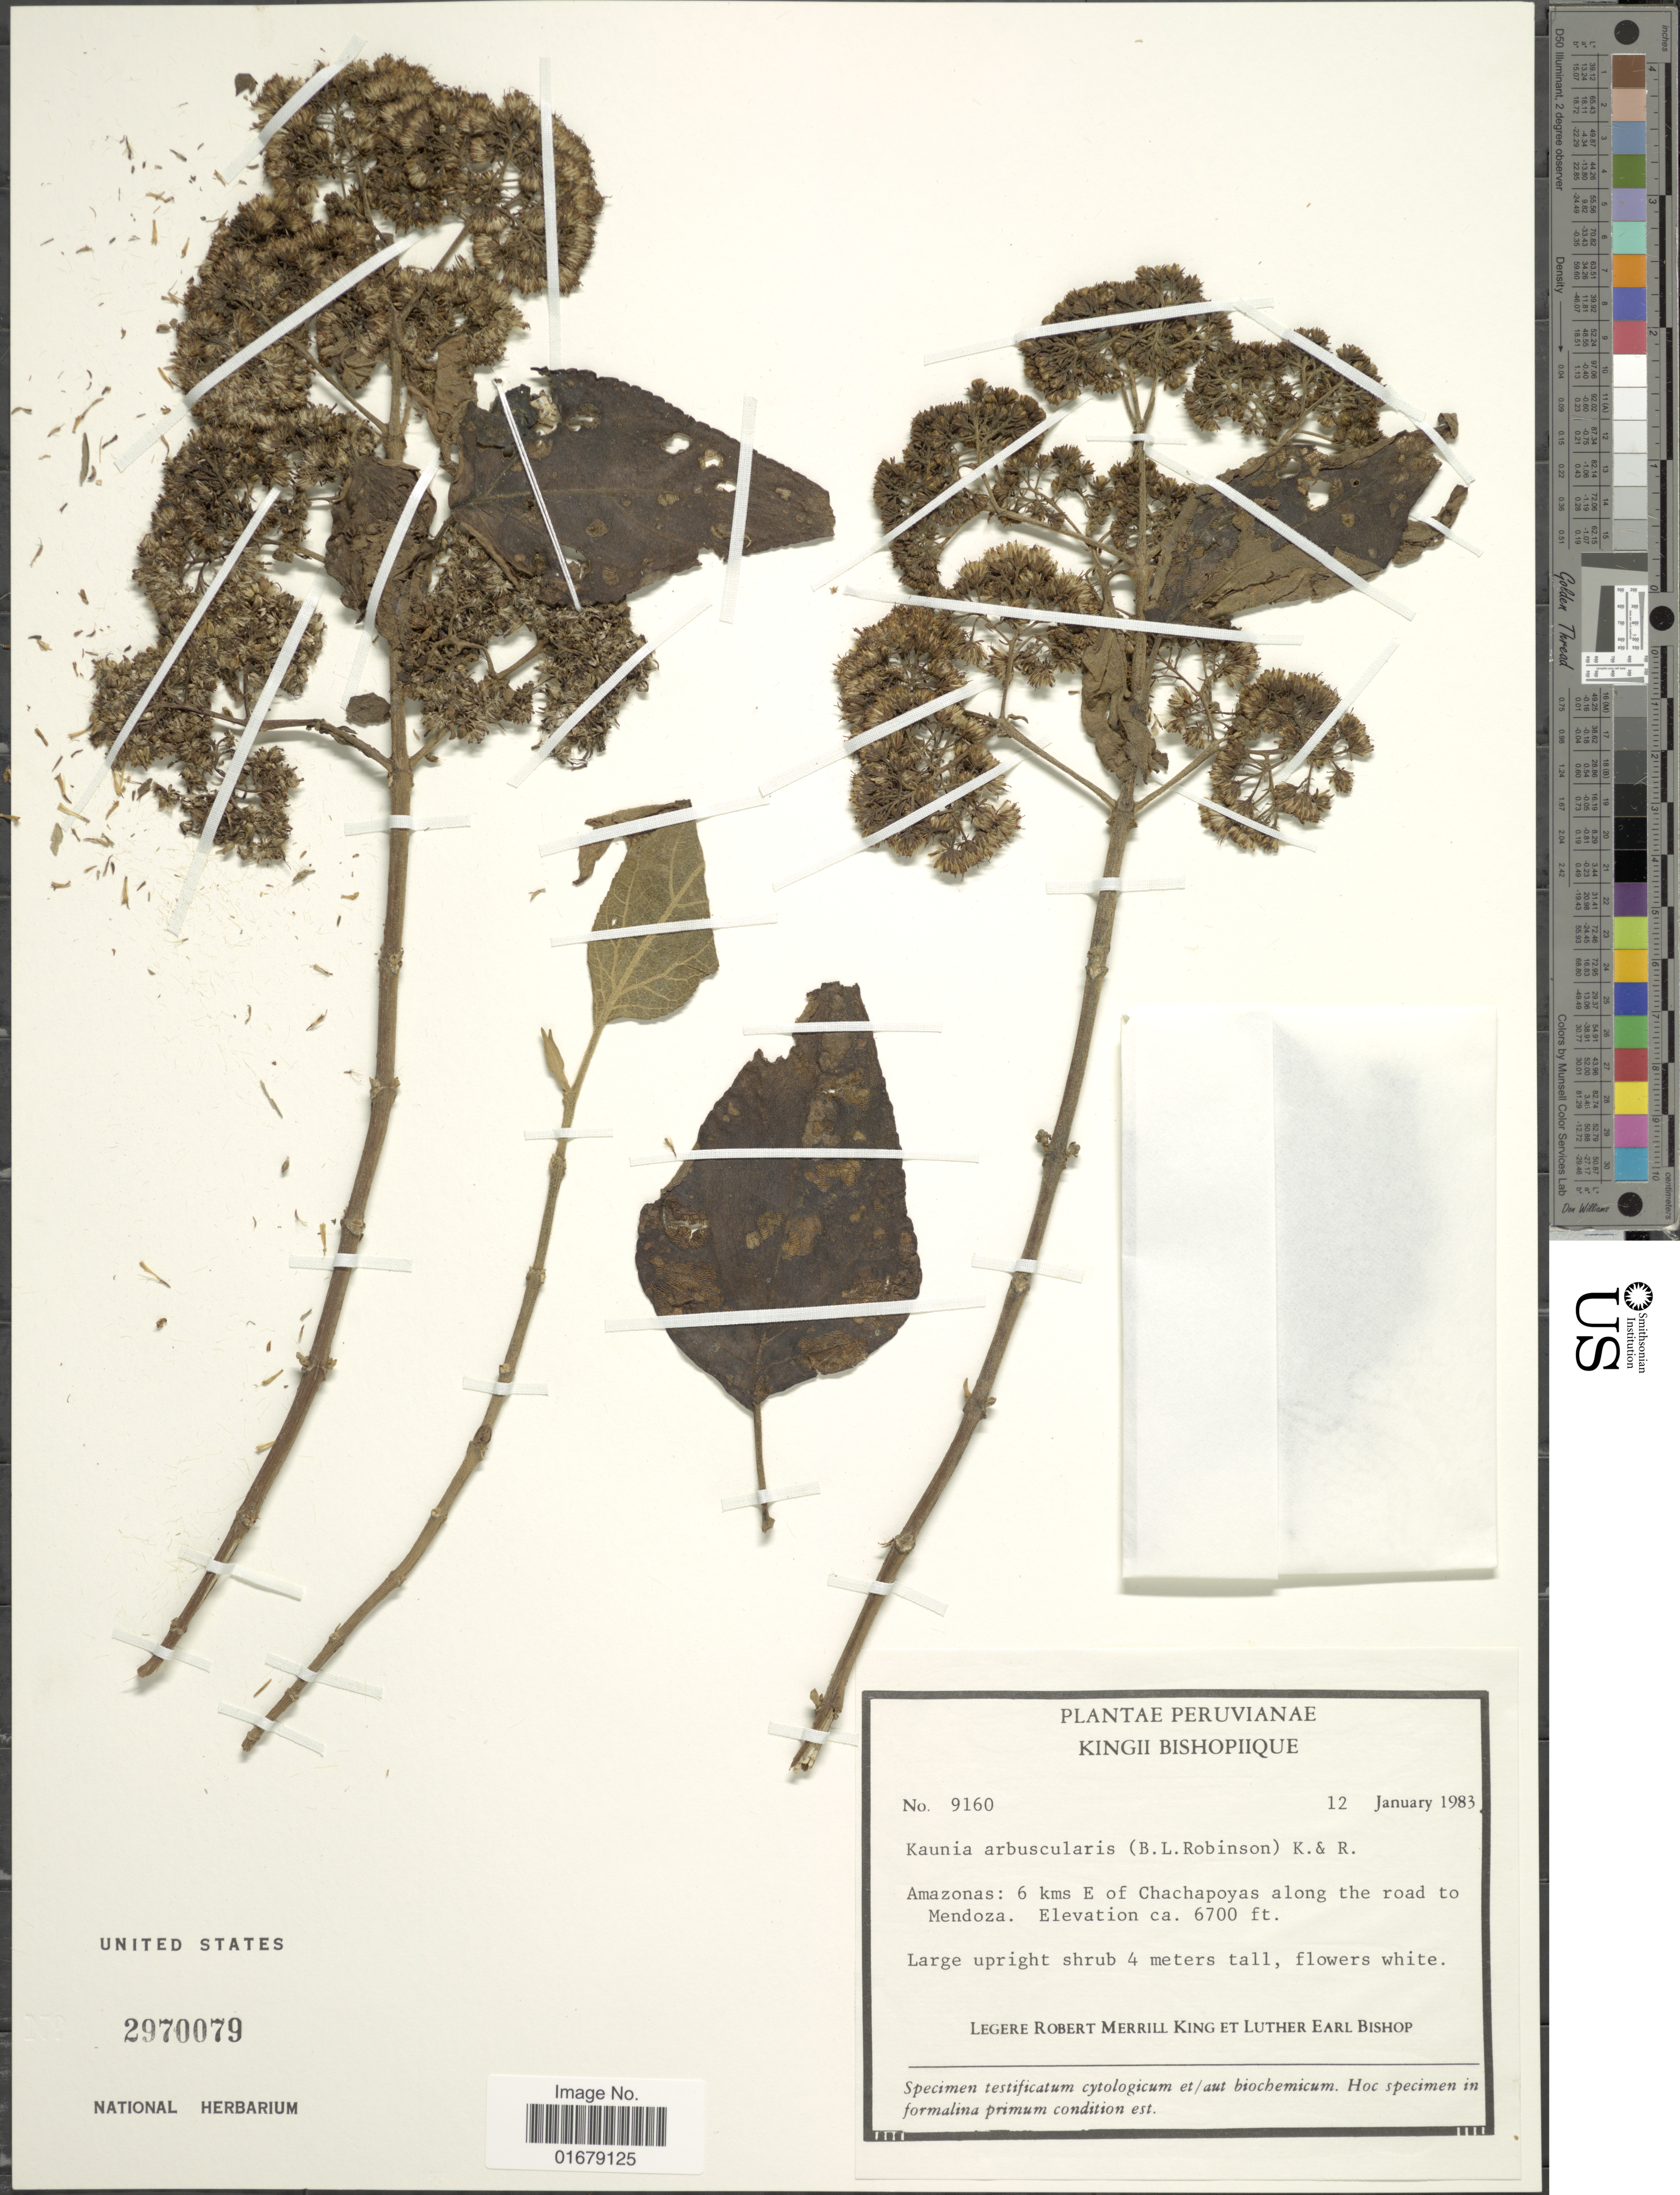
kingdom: Plantae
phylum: Tracheophyta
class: Magnoliopsida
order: Asterales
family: Asteraceae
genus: Kaunia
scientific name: Kaunia arbuscularis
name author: (B.L. Rob.) R.M. King & H. Rob.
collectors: R. M. King & L. E. Bishop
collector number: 9160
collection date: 1983-01-12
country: Peru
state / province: Amazonas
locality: Peru. Amazonas: 6 kms E of Chachapoyas along the road to Mendoza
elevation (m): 2042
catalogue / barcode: US 2970079